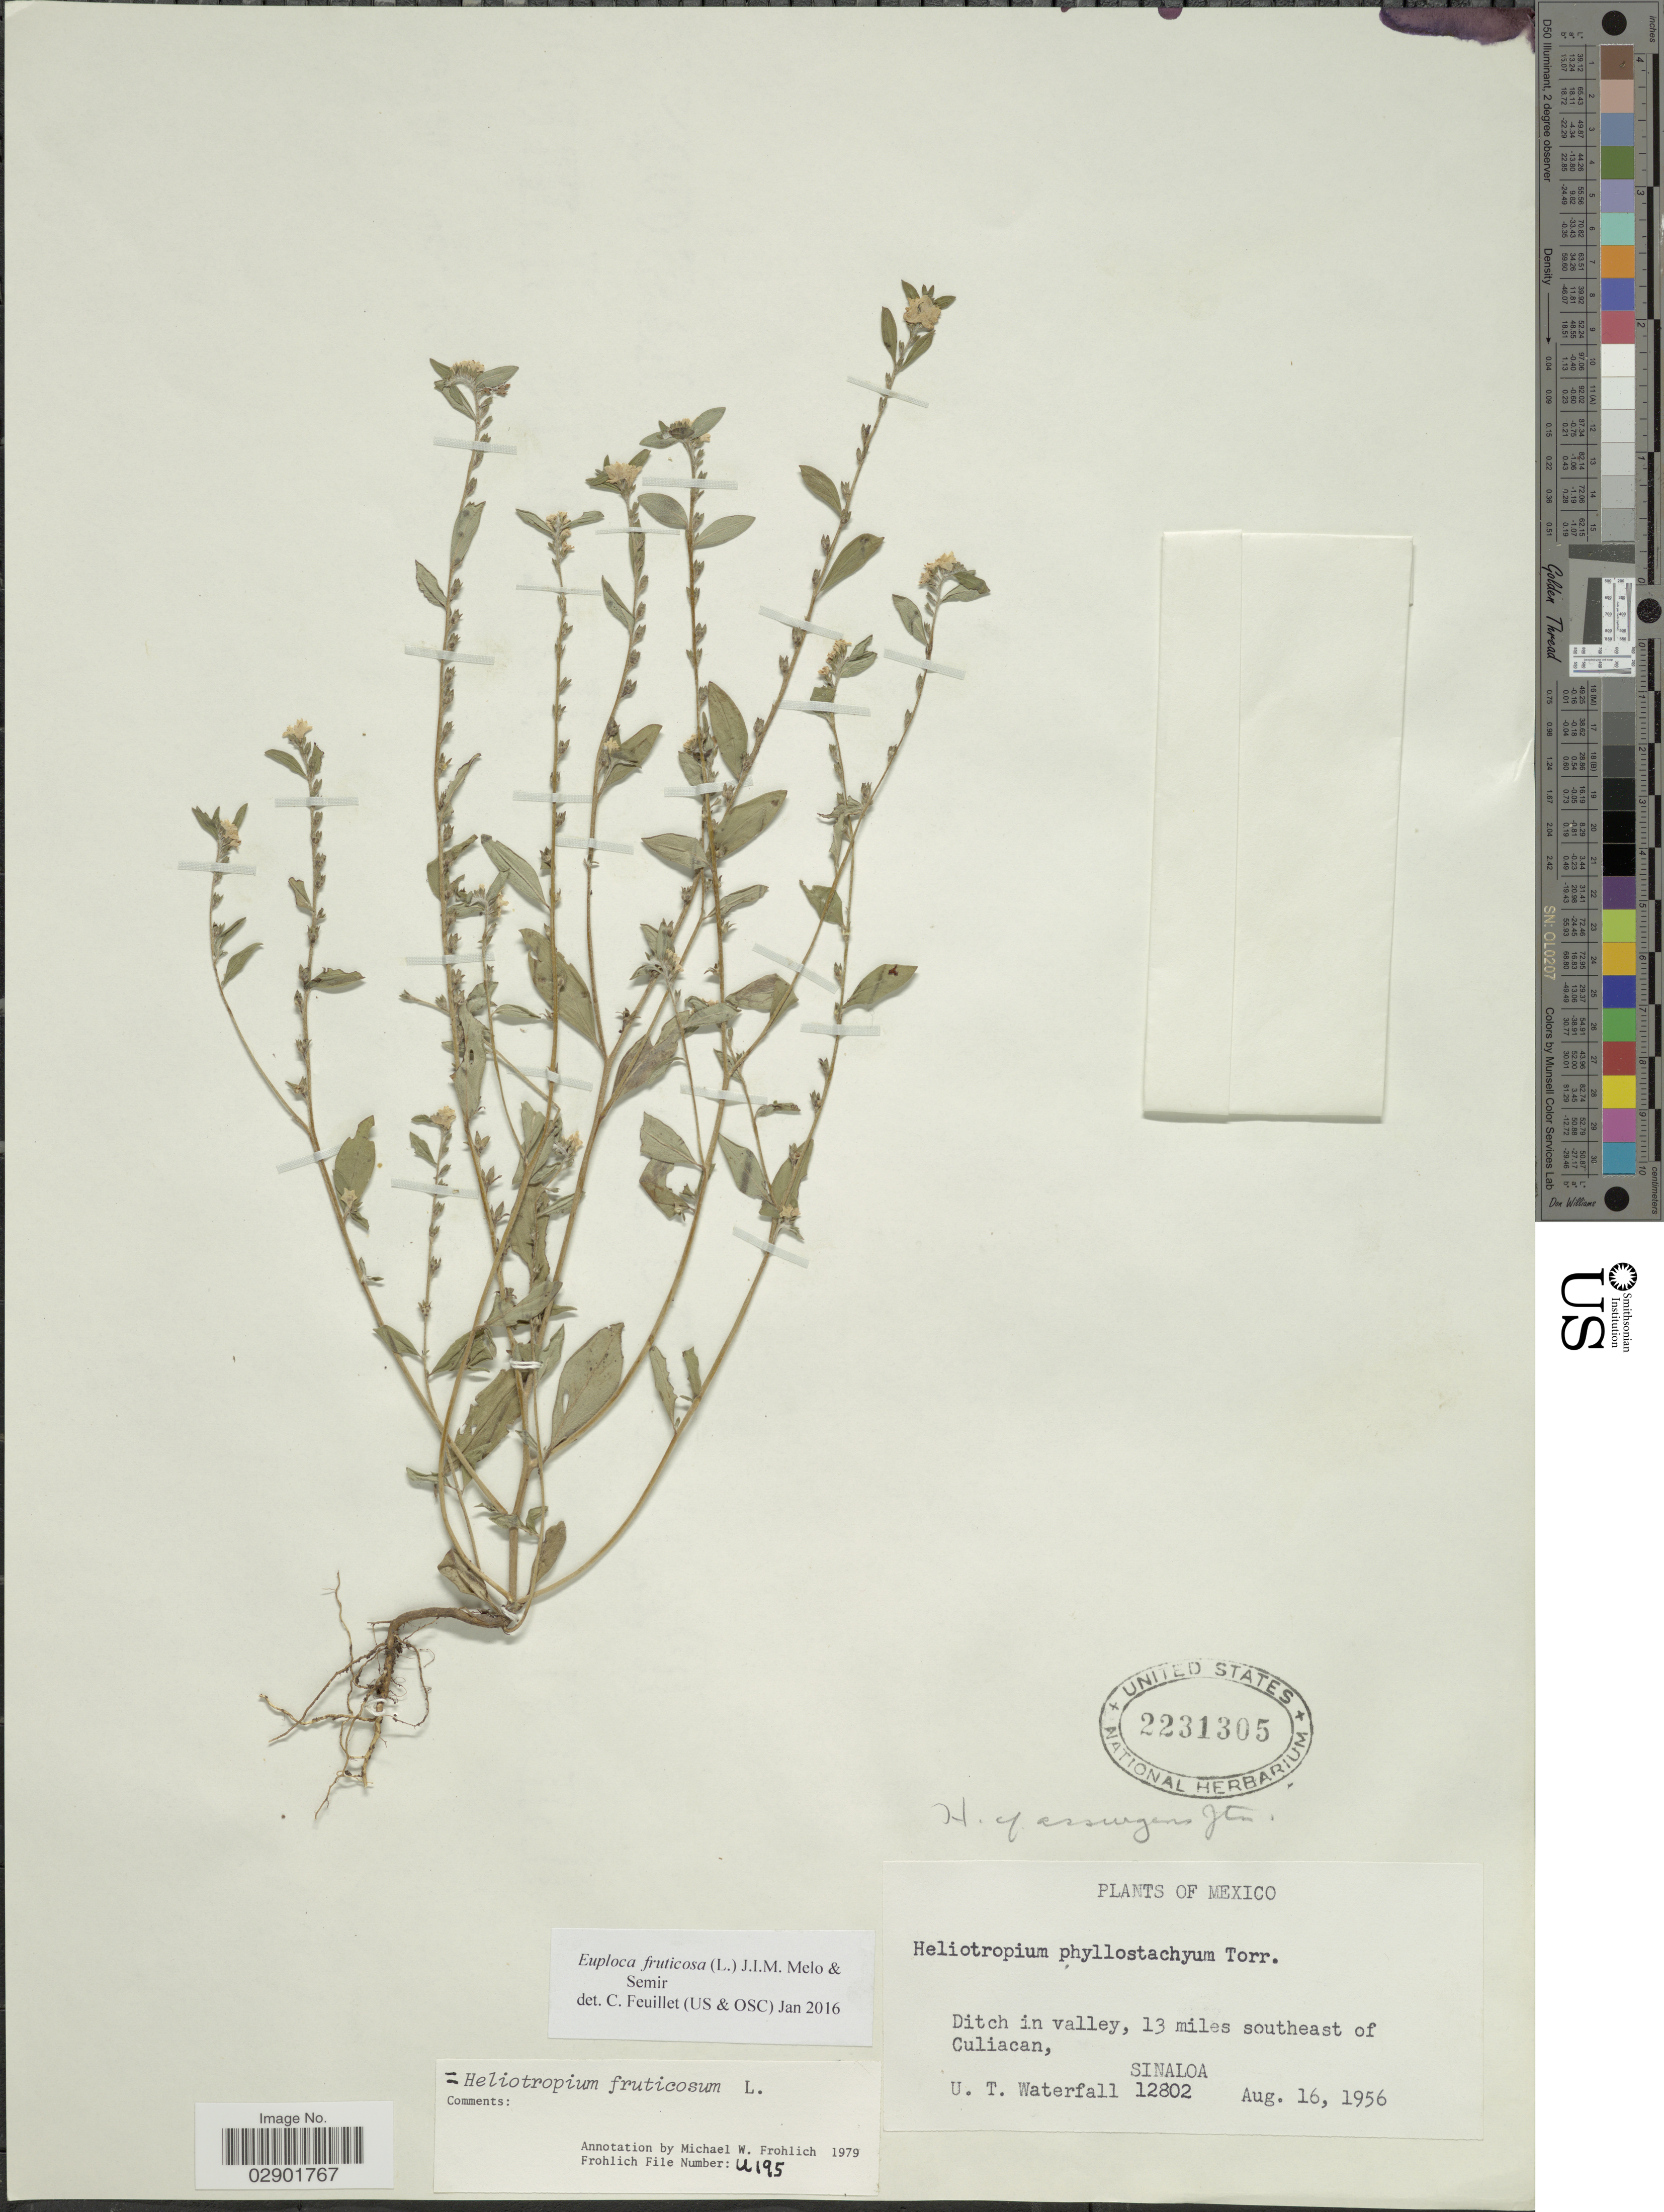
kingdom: Plantae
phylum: Tracheophyta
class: Magnoliopsida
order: Boraginales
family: Heliotropiaceae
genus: Euploca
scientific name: Euploca fruticosa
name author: (L.) J.I.M. Melo & Semir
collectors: U. T. Waterfall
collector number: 12802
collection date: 1956-08-16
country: Mexico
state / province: Sinaloa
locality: Dutch in valley, 13 miles southeast of Culiacan.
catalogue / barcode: US 2231305